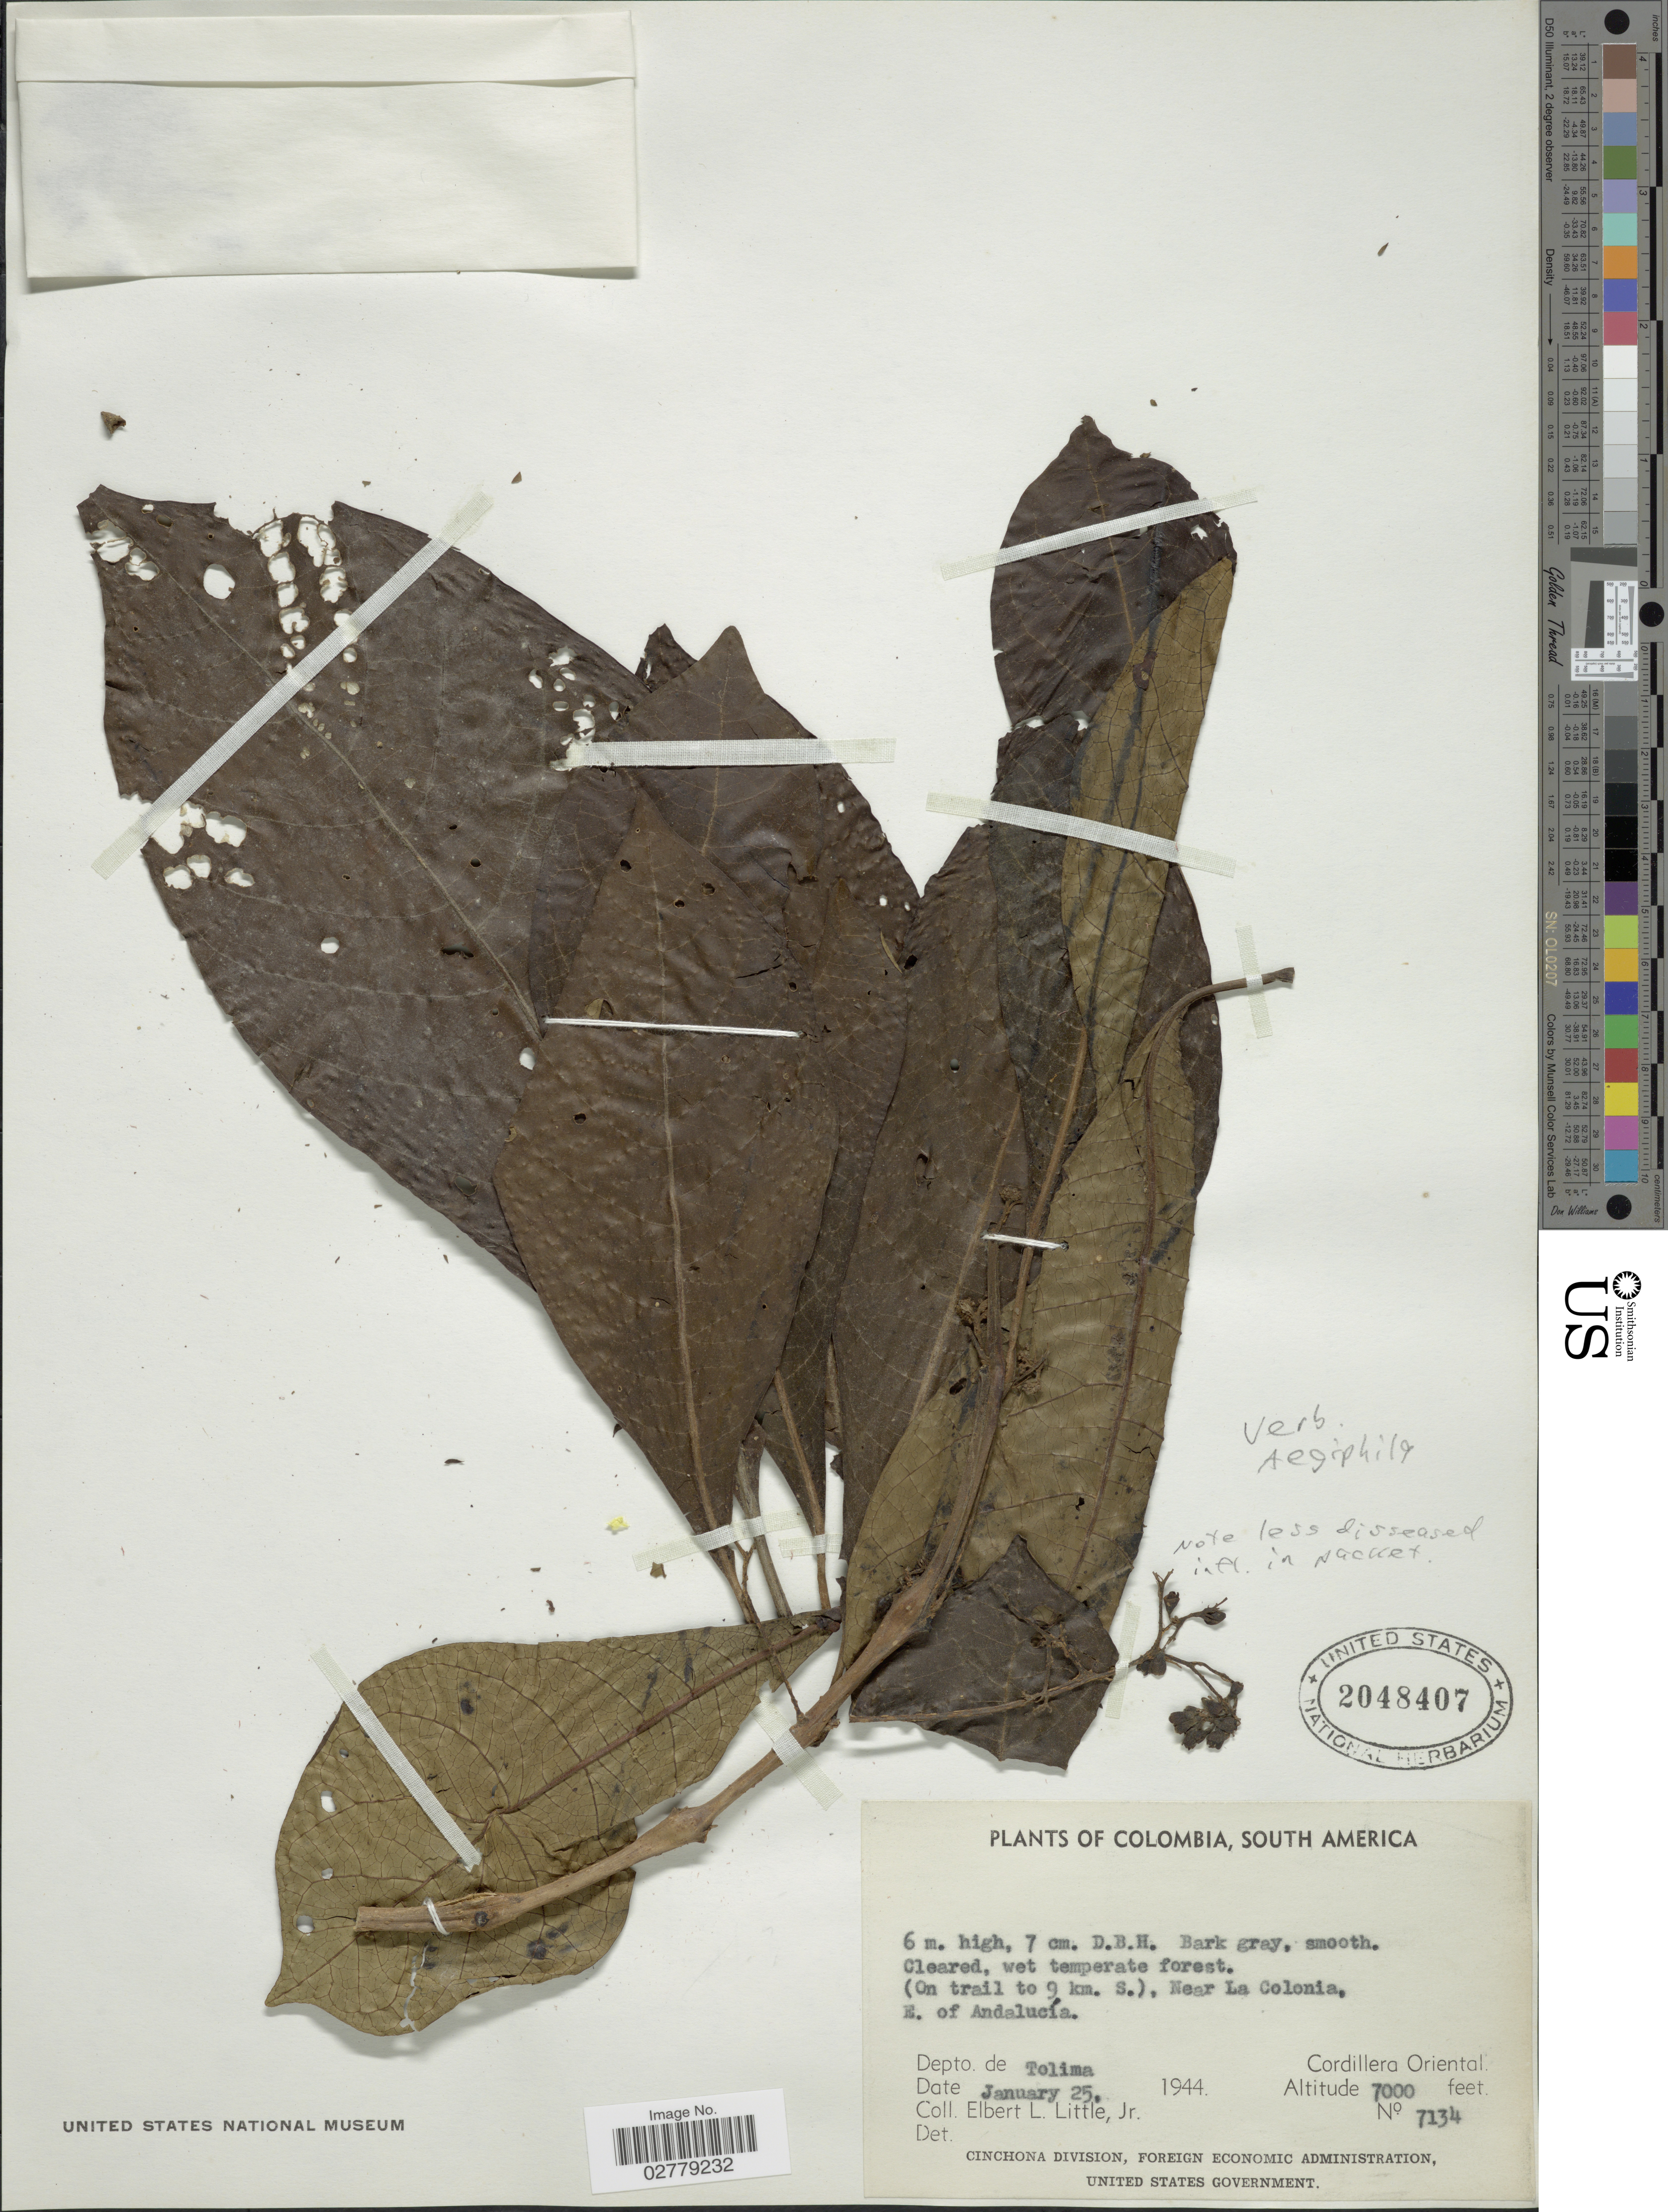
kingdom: Plantae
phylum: Tracheophyta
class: Magnoliopsida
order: Lamiales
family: Lamiaceae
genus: Aegiphila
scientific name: Aegiphila sp.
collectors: E. L. Little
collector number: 7134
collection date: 1944-01-25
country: Colombia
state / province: Tolima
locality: (On trail to 9 km. S.), Near La Colonia, E. of Andalucía. Depto. de Tolima. Cordillera Oriental.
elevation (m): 2134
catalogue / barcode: US 2048407